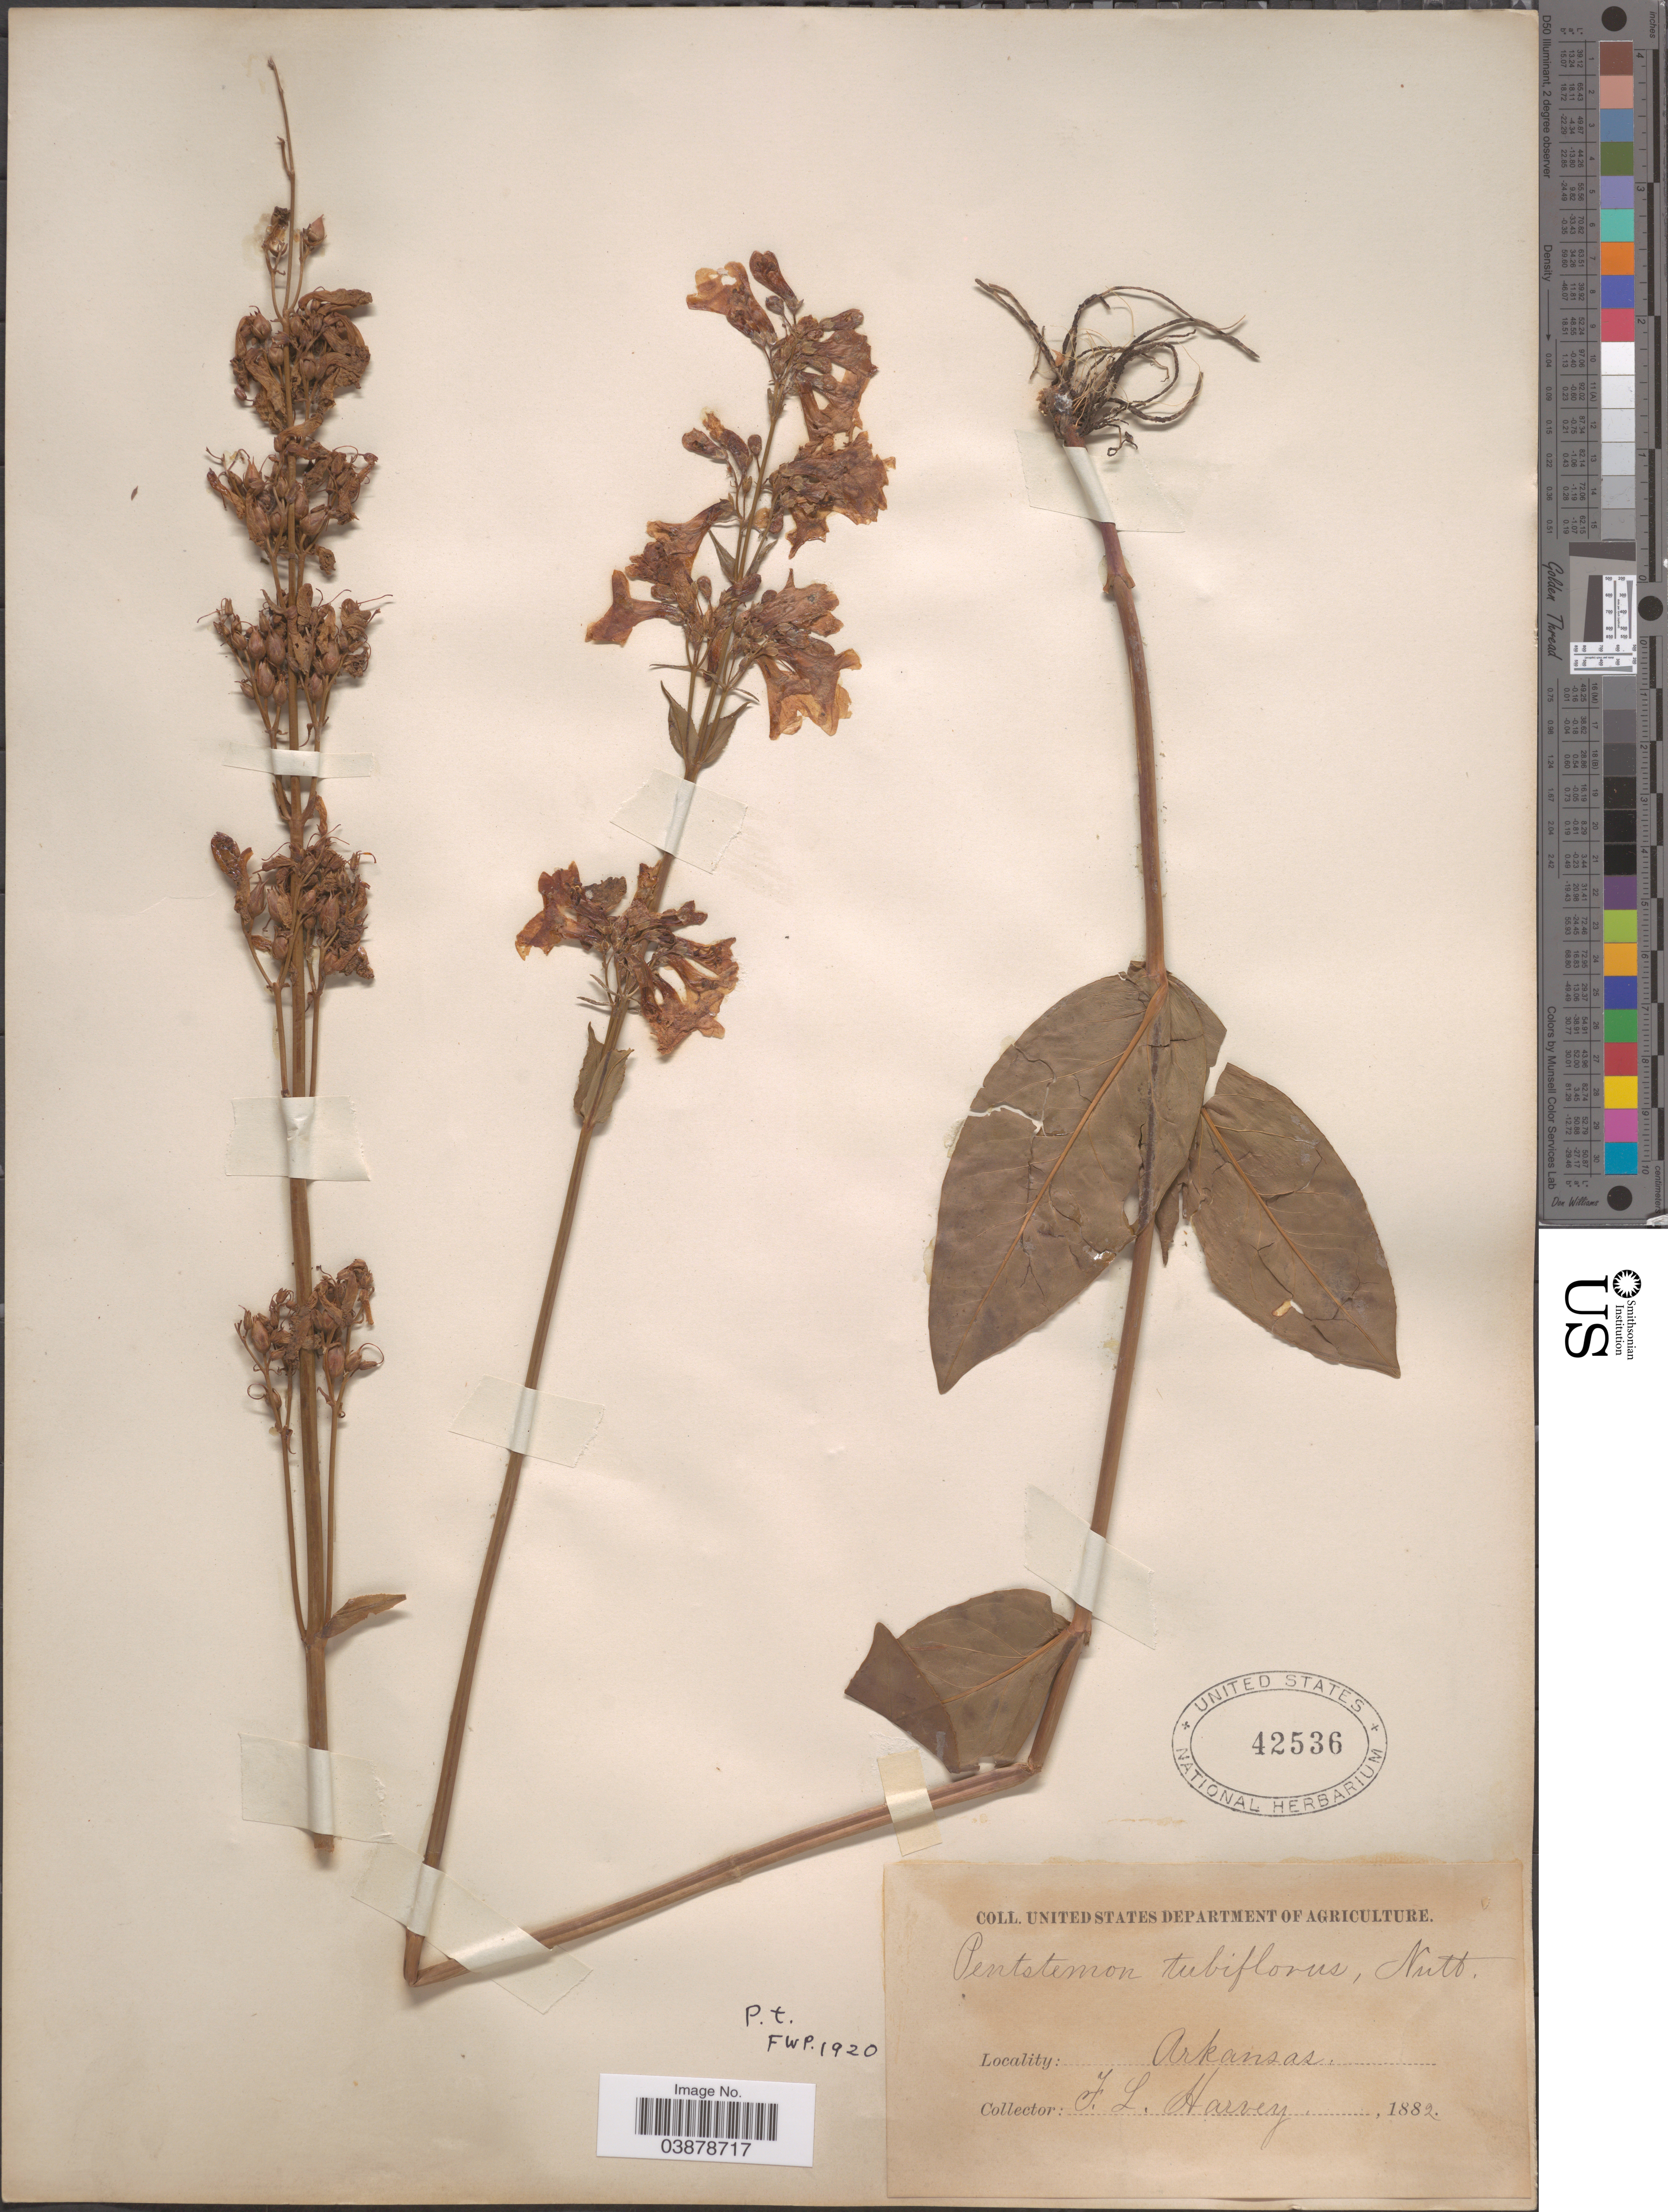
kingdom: Plantae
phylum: Tracheophyta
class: Magnoliopsida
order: Lamiales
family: Plantaginaceae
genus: Penstemon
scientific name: Penstemon tubaeflorus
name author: Nutt.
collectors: F. L. Harvey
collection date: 1882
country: United States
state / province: Arkansas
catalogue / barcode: US 42536